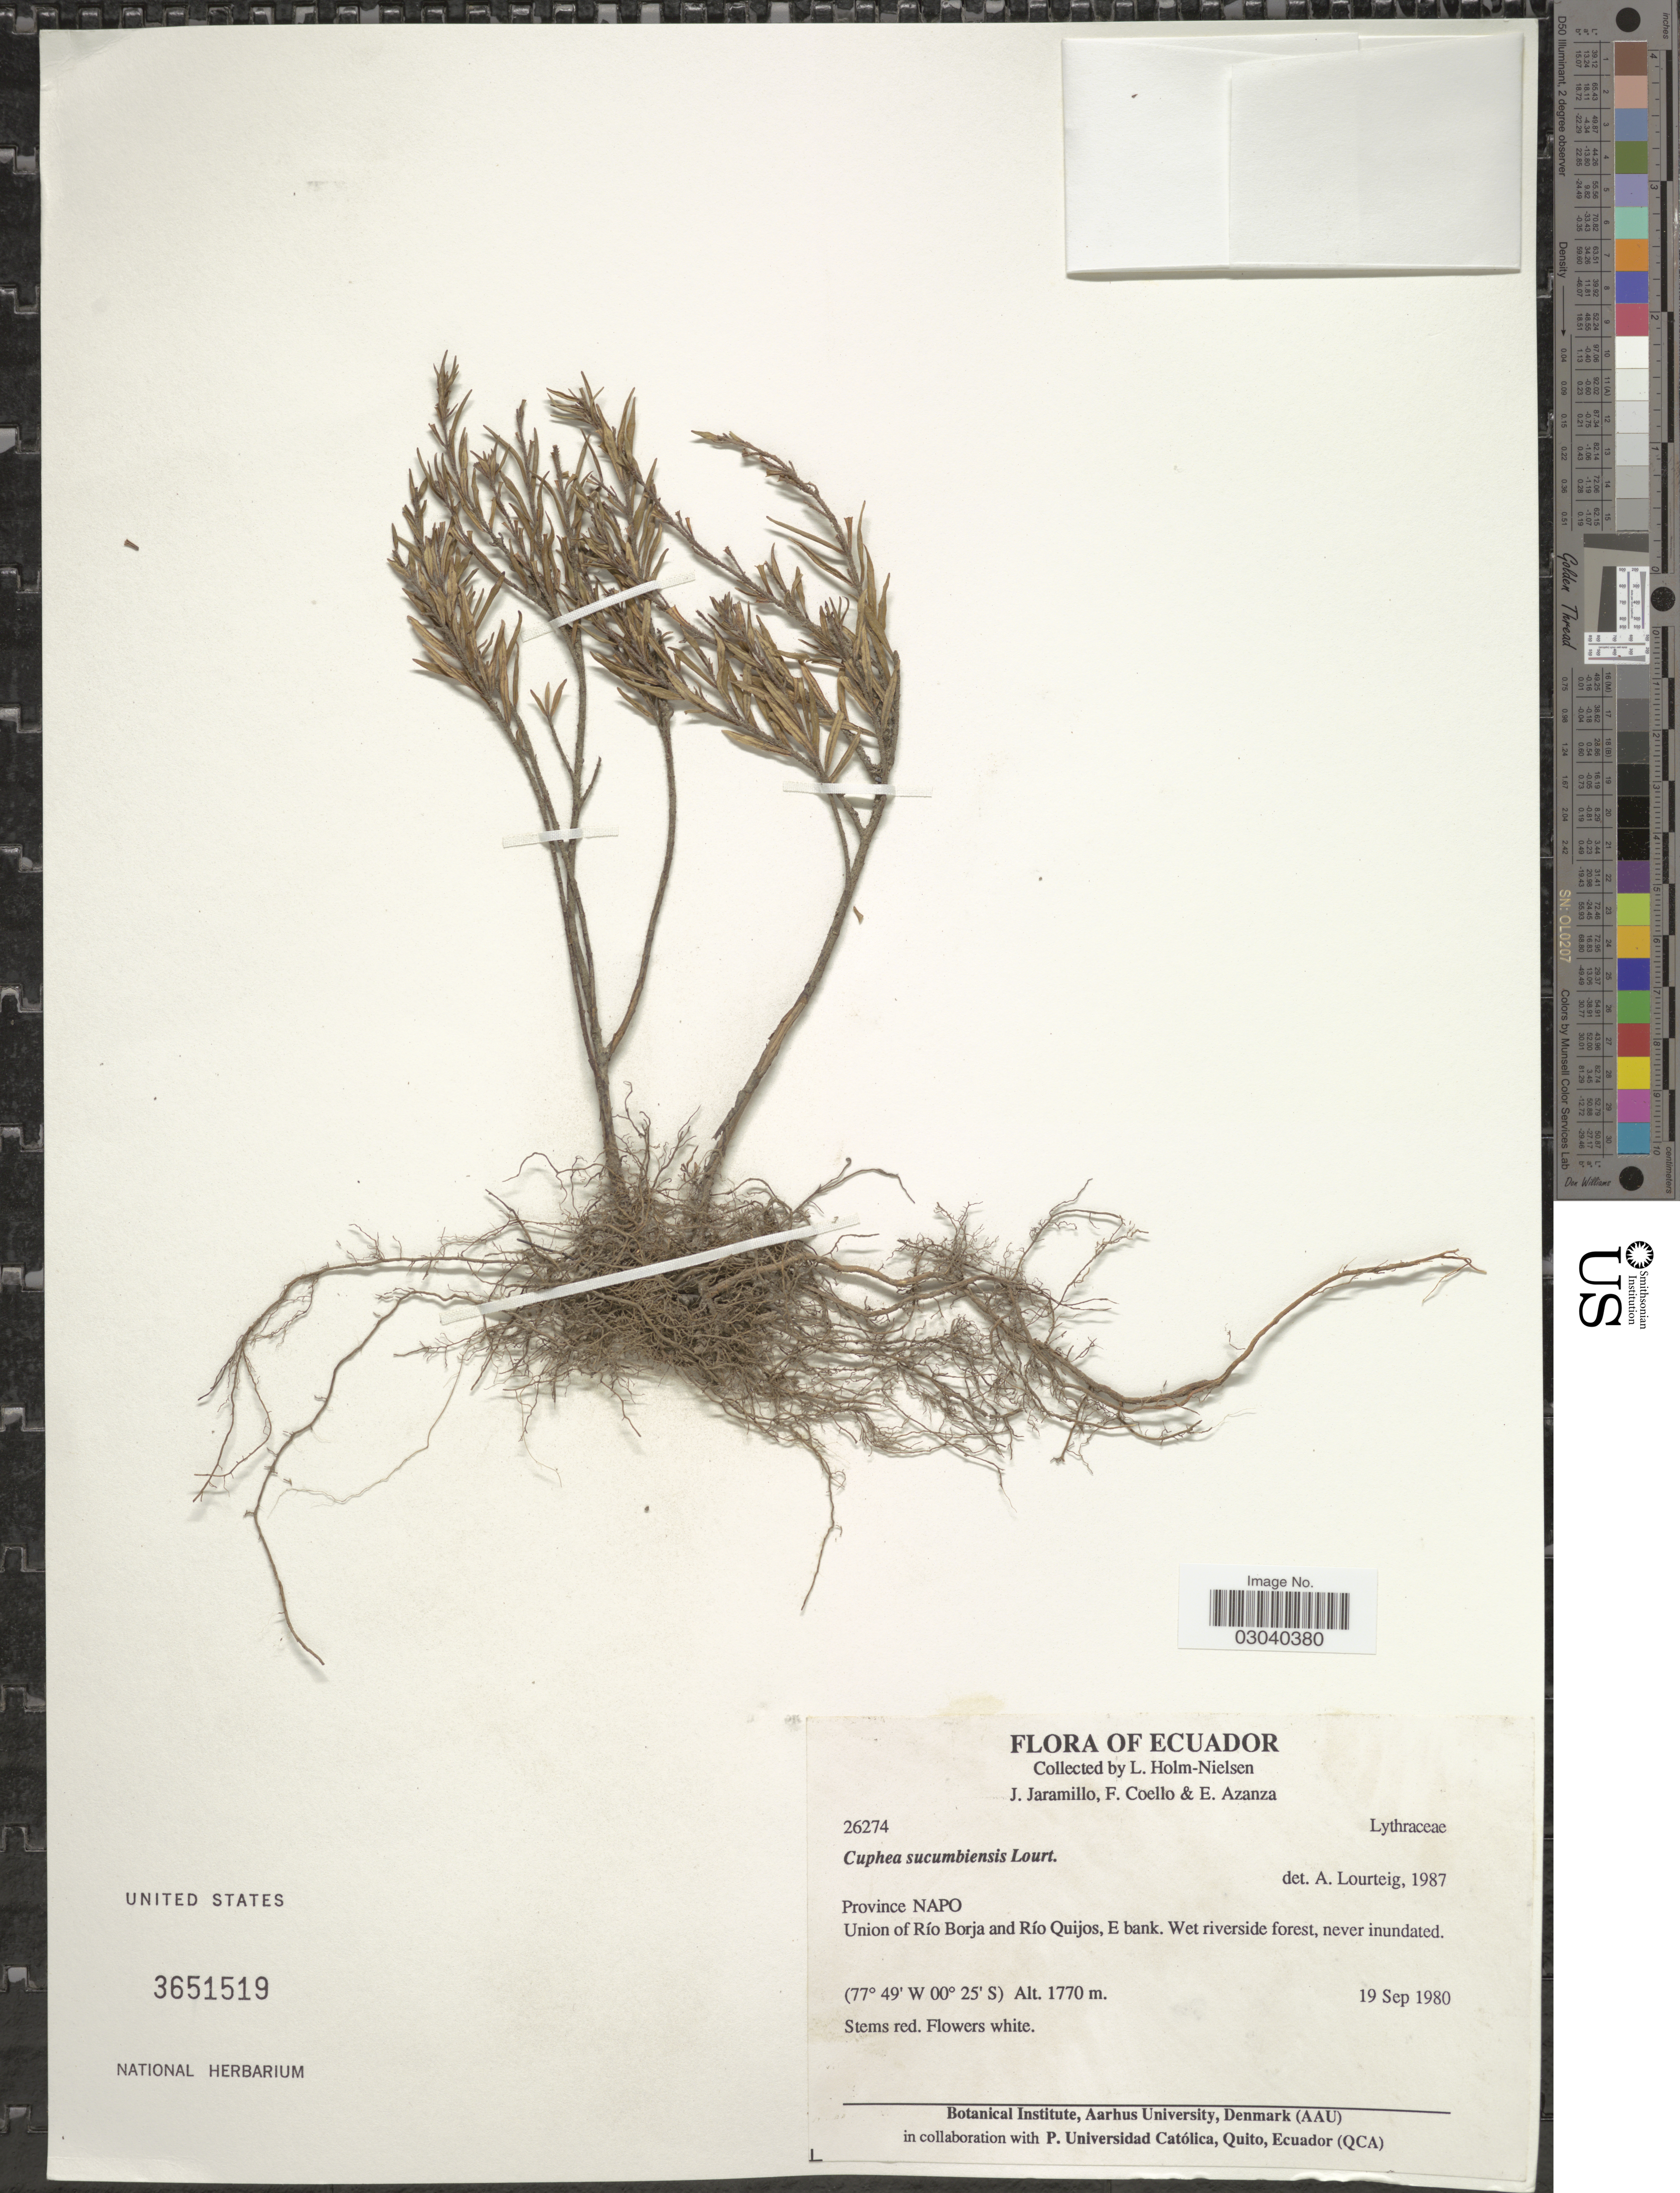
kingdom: Plantae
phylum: Tracheophyta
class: Magnoliopsida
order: Myrtales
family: Lythraceae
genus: Cuphea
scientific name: Cuphea sucumbiensis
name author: Lourteig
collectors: L. Holm-Nielsen, J. Jaramillo, F. Coello & E. Azanza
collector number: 26274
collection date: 1980-09-19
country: Ecuador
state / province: Napo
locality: Union of Río Borja and Río Quijos, E bank.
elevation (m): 1770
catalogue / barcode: US 3651519